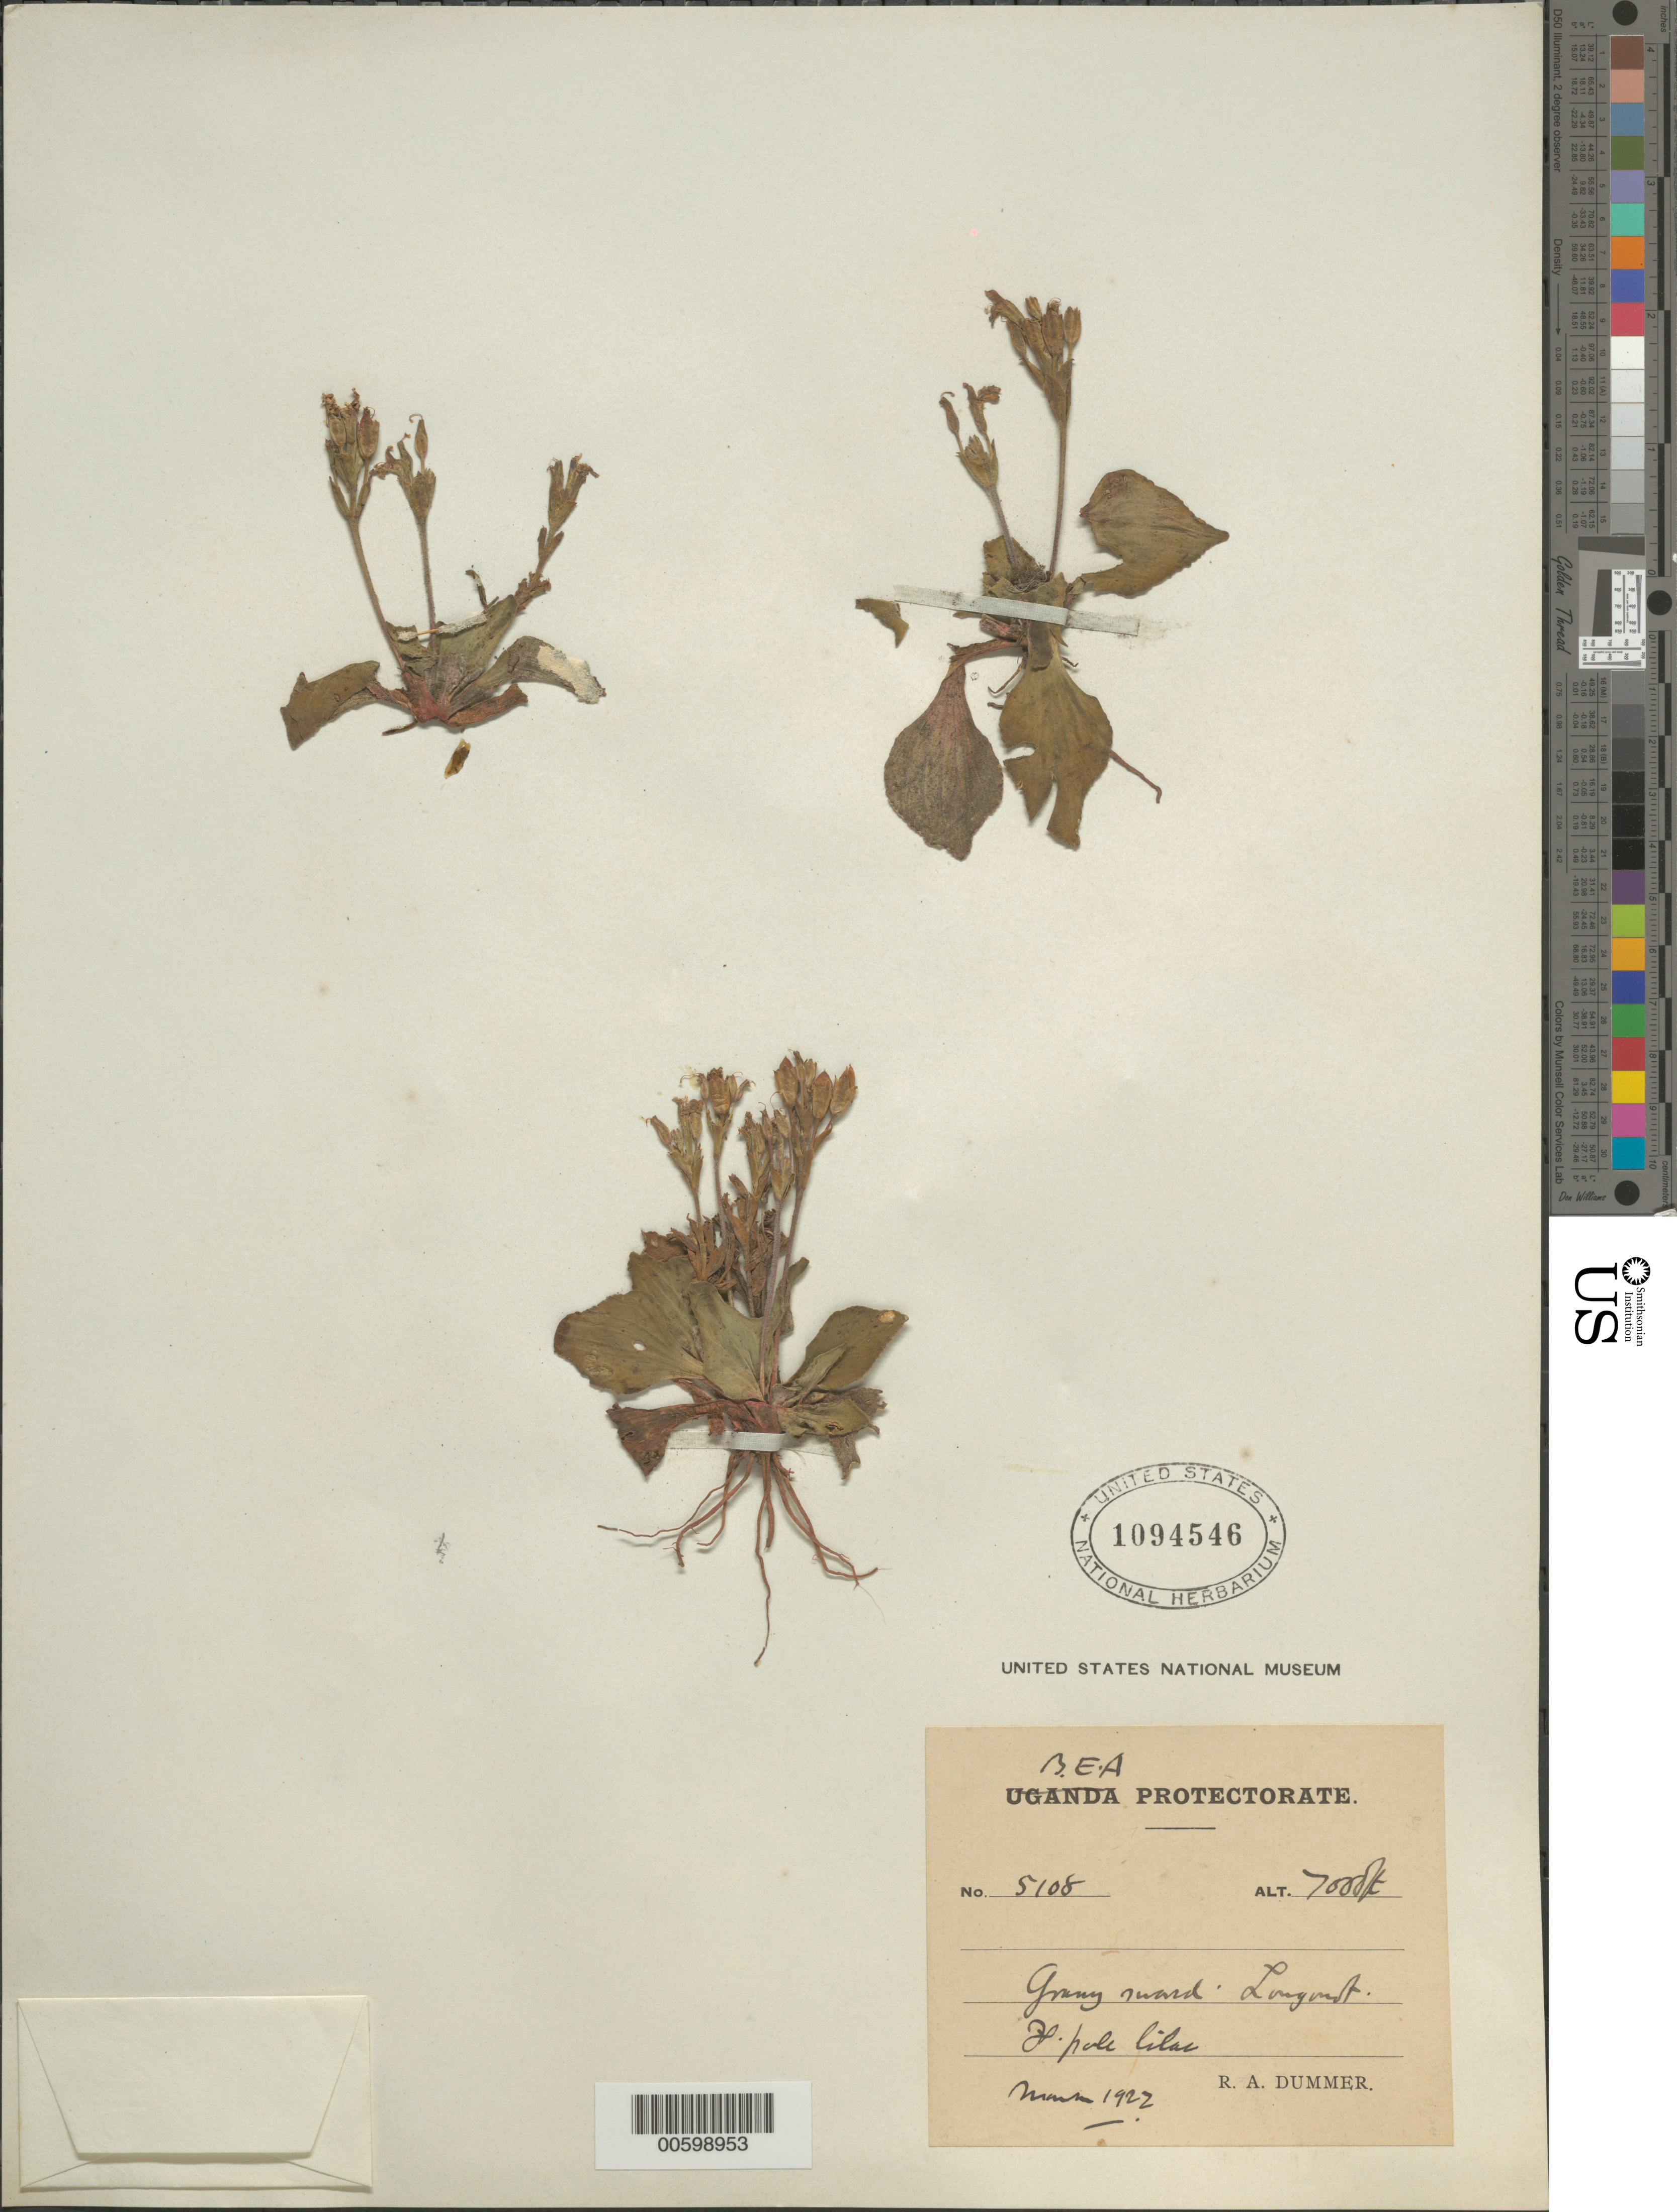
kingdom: Plantae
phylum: Tracheophyta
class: Magnoliopsida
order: Lamiales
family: Scrophulariaceae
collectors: R. Dümmer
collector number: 5108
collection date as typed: Mar 1922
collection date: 1922-03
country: Kenya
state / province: Nakuru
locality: Longonot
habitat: Grany sward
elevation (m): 2134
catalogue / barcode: US 1094546